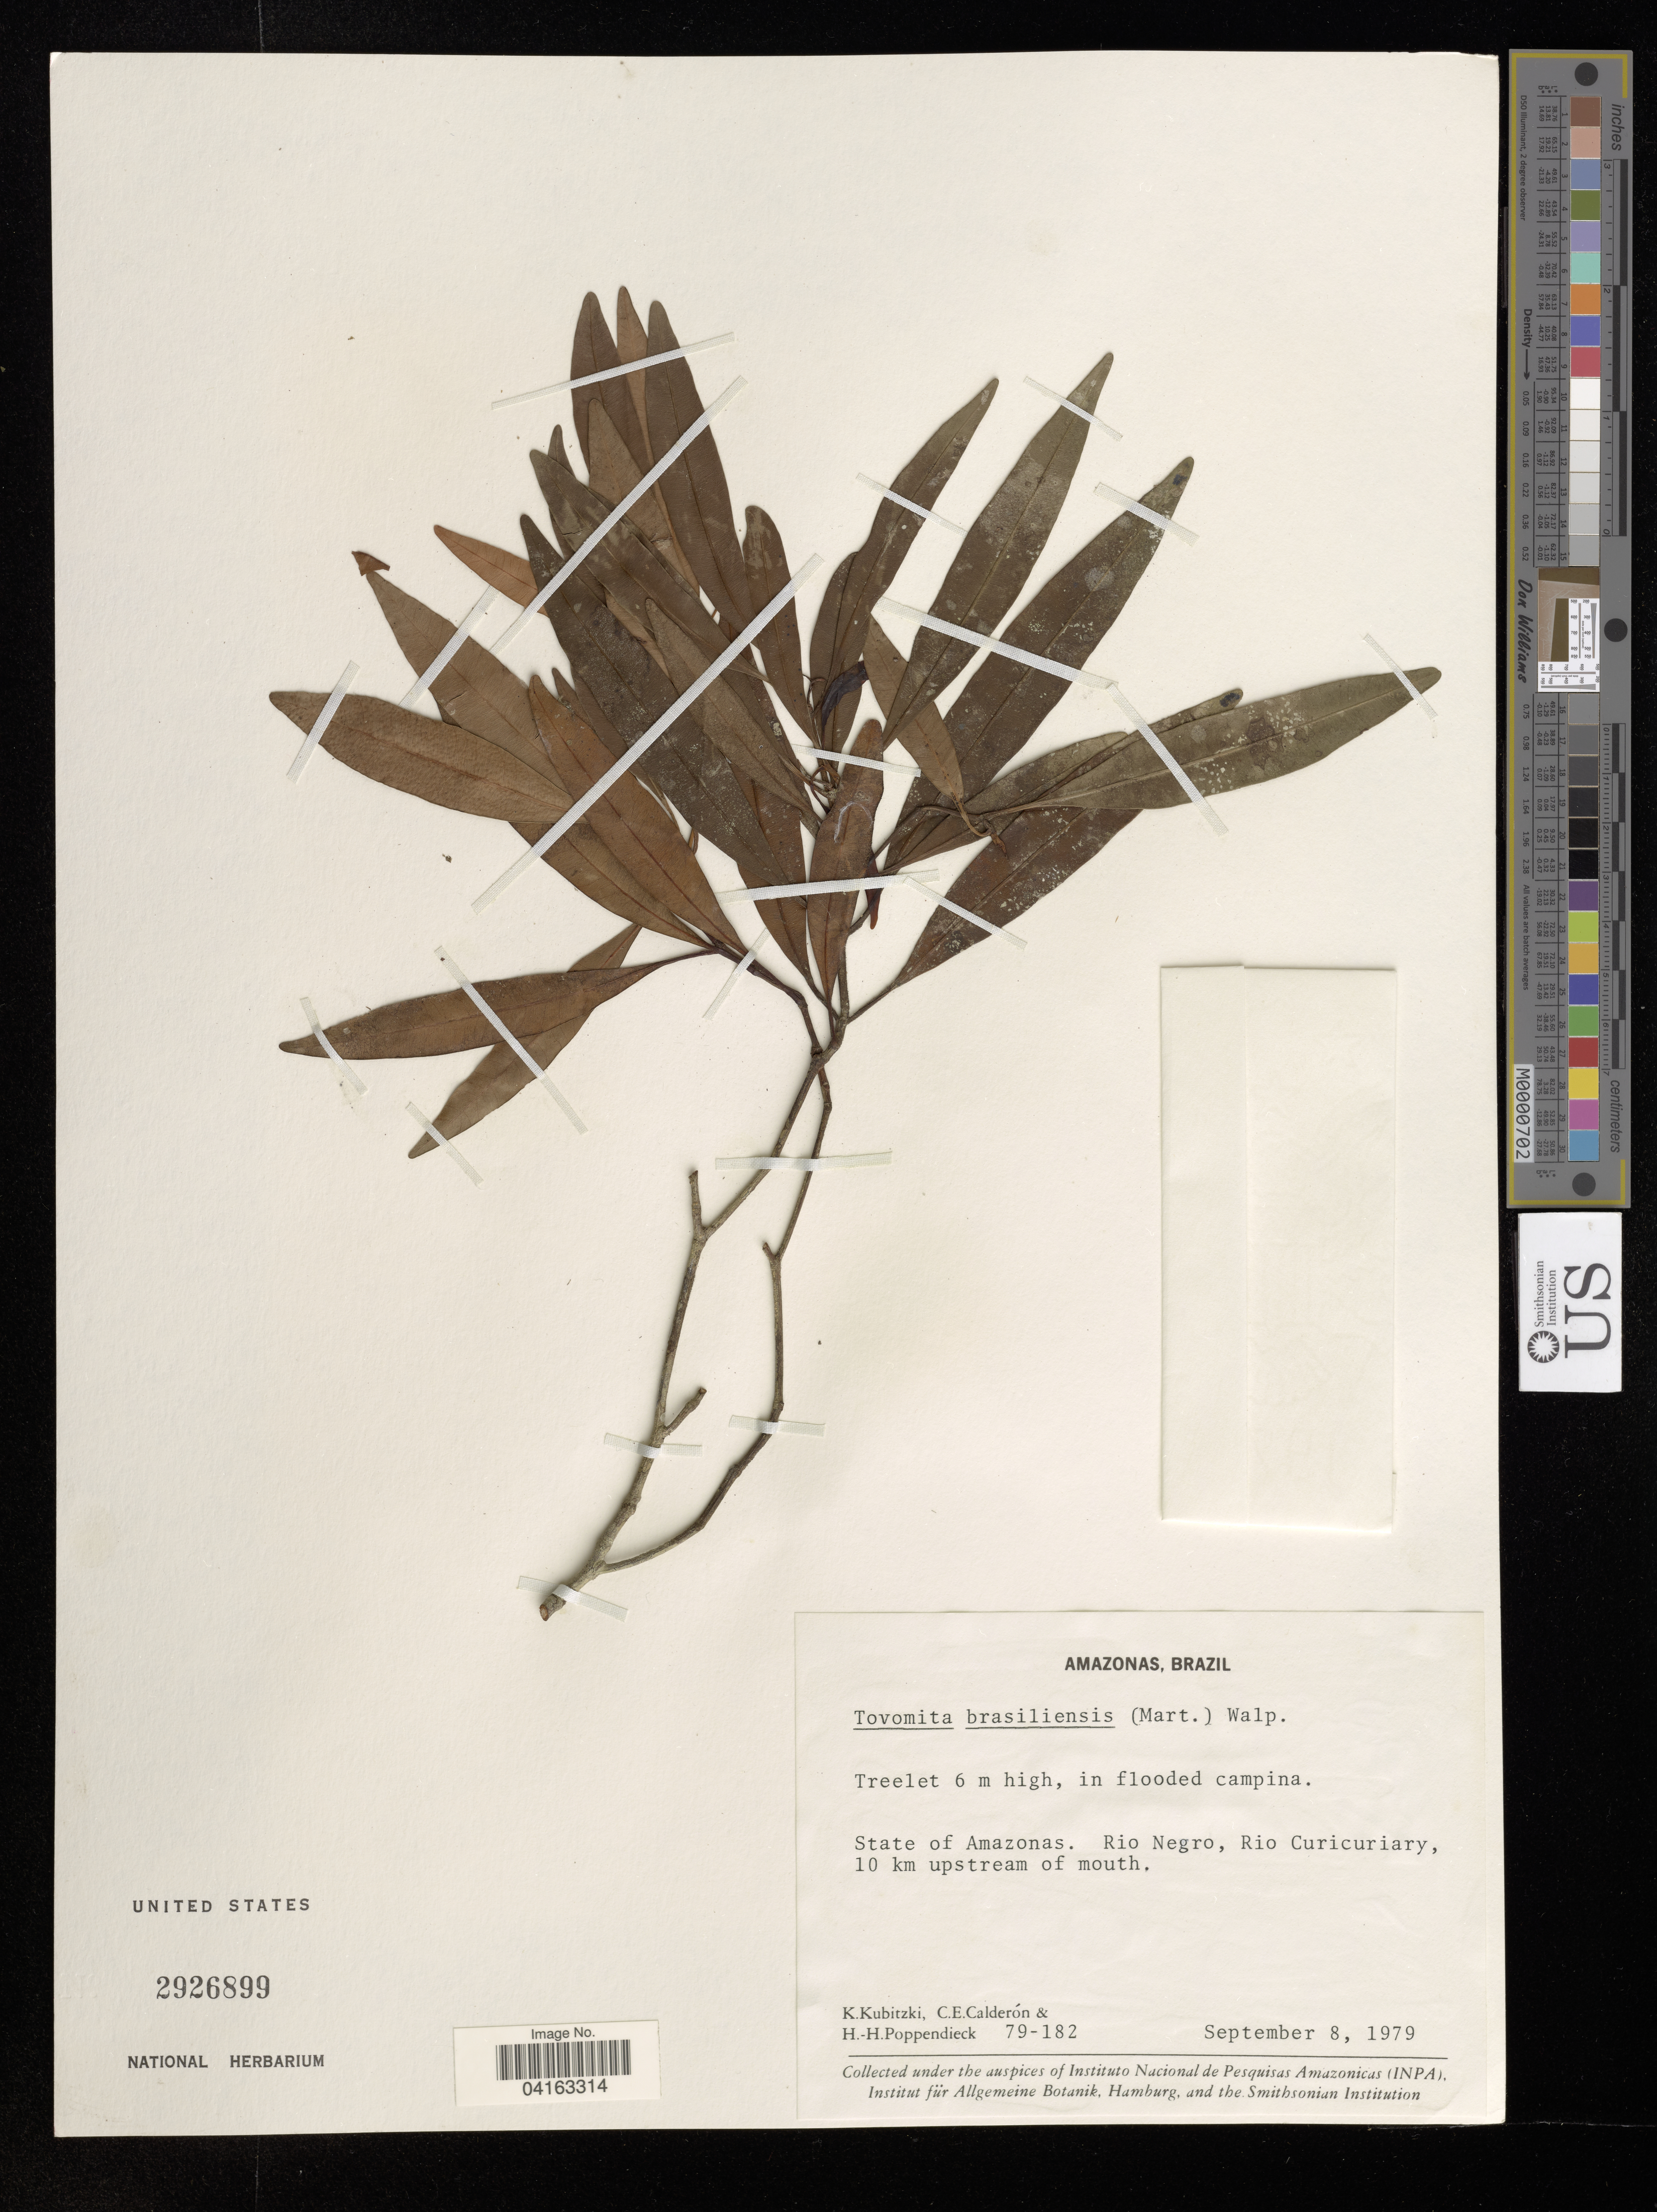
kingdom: Plantae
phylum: Tracheophyta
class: Magnoliopsida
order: Malpighiales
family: Clusiaceae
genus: Tovomita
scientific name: Tovomita brasiliensis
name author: (Mart.) Walp.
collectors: K. Kubitzki, C. E. Calderón & H.-H. Poppendieck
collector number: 79-182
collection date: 1979-09-08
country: Brazil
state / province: Amazonas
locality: Rio Negro, Rio Curicuriary, 10 km upstream of mouth.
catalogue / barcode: US 2926899